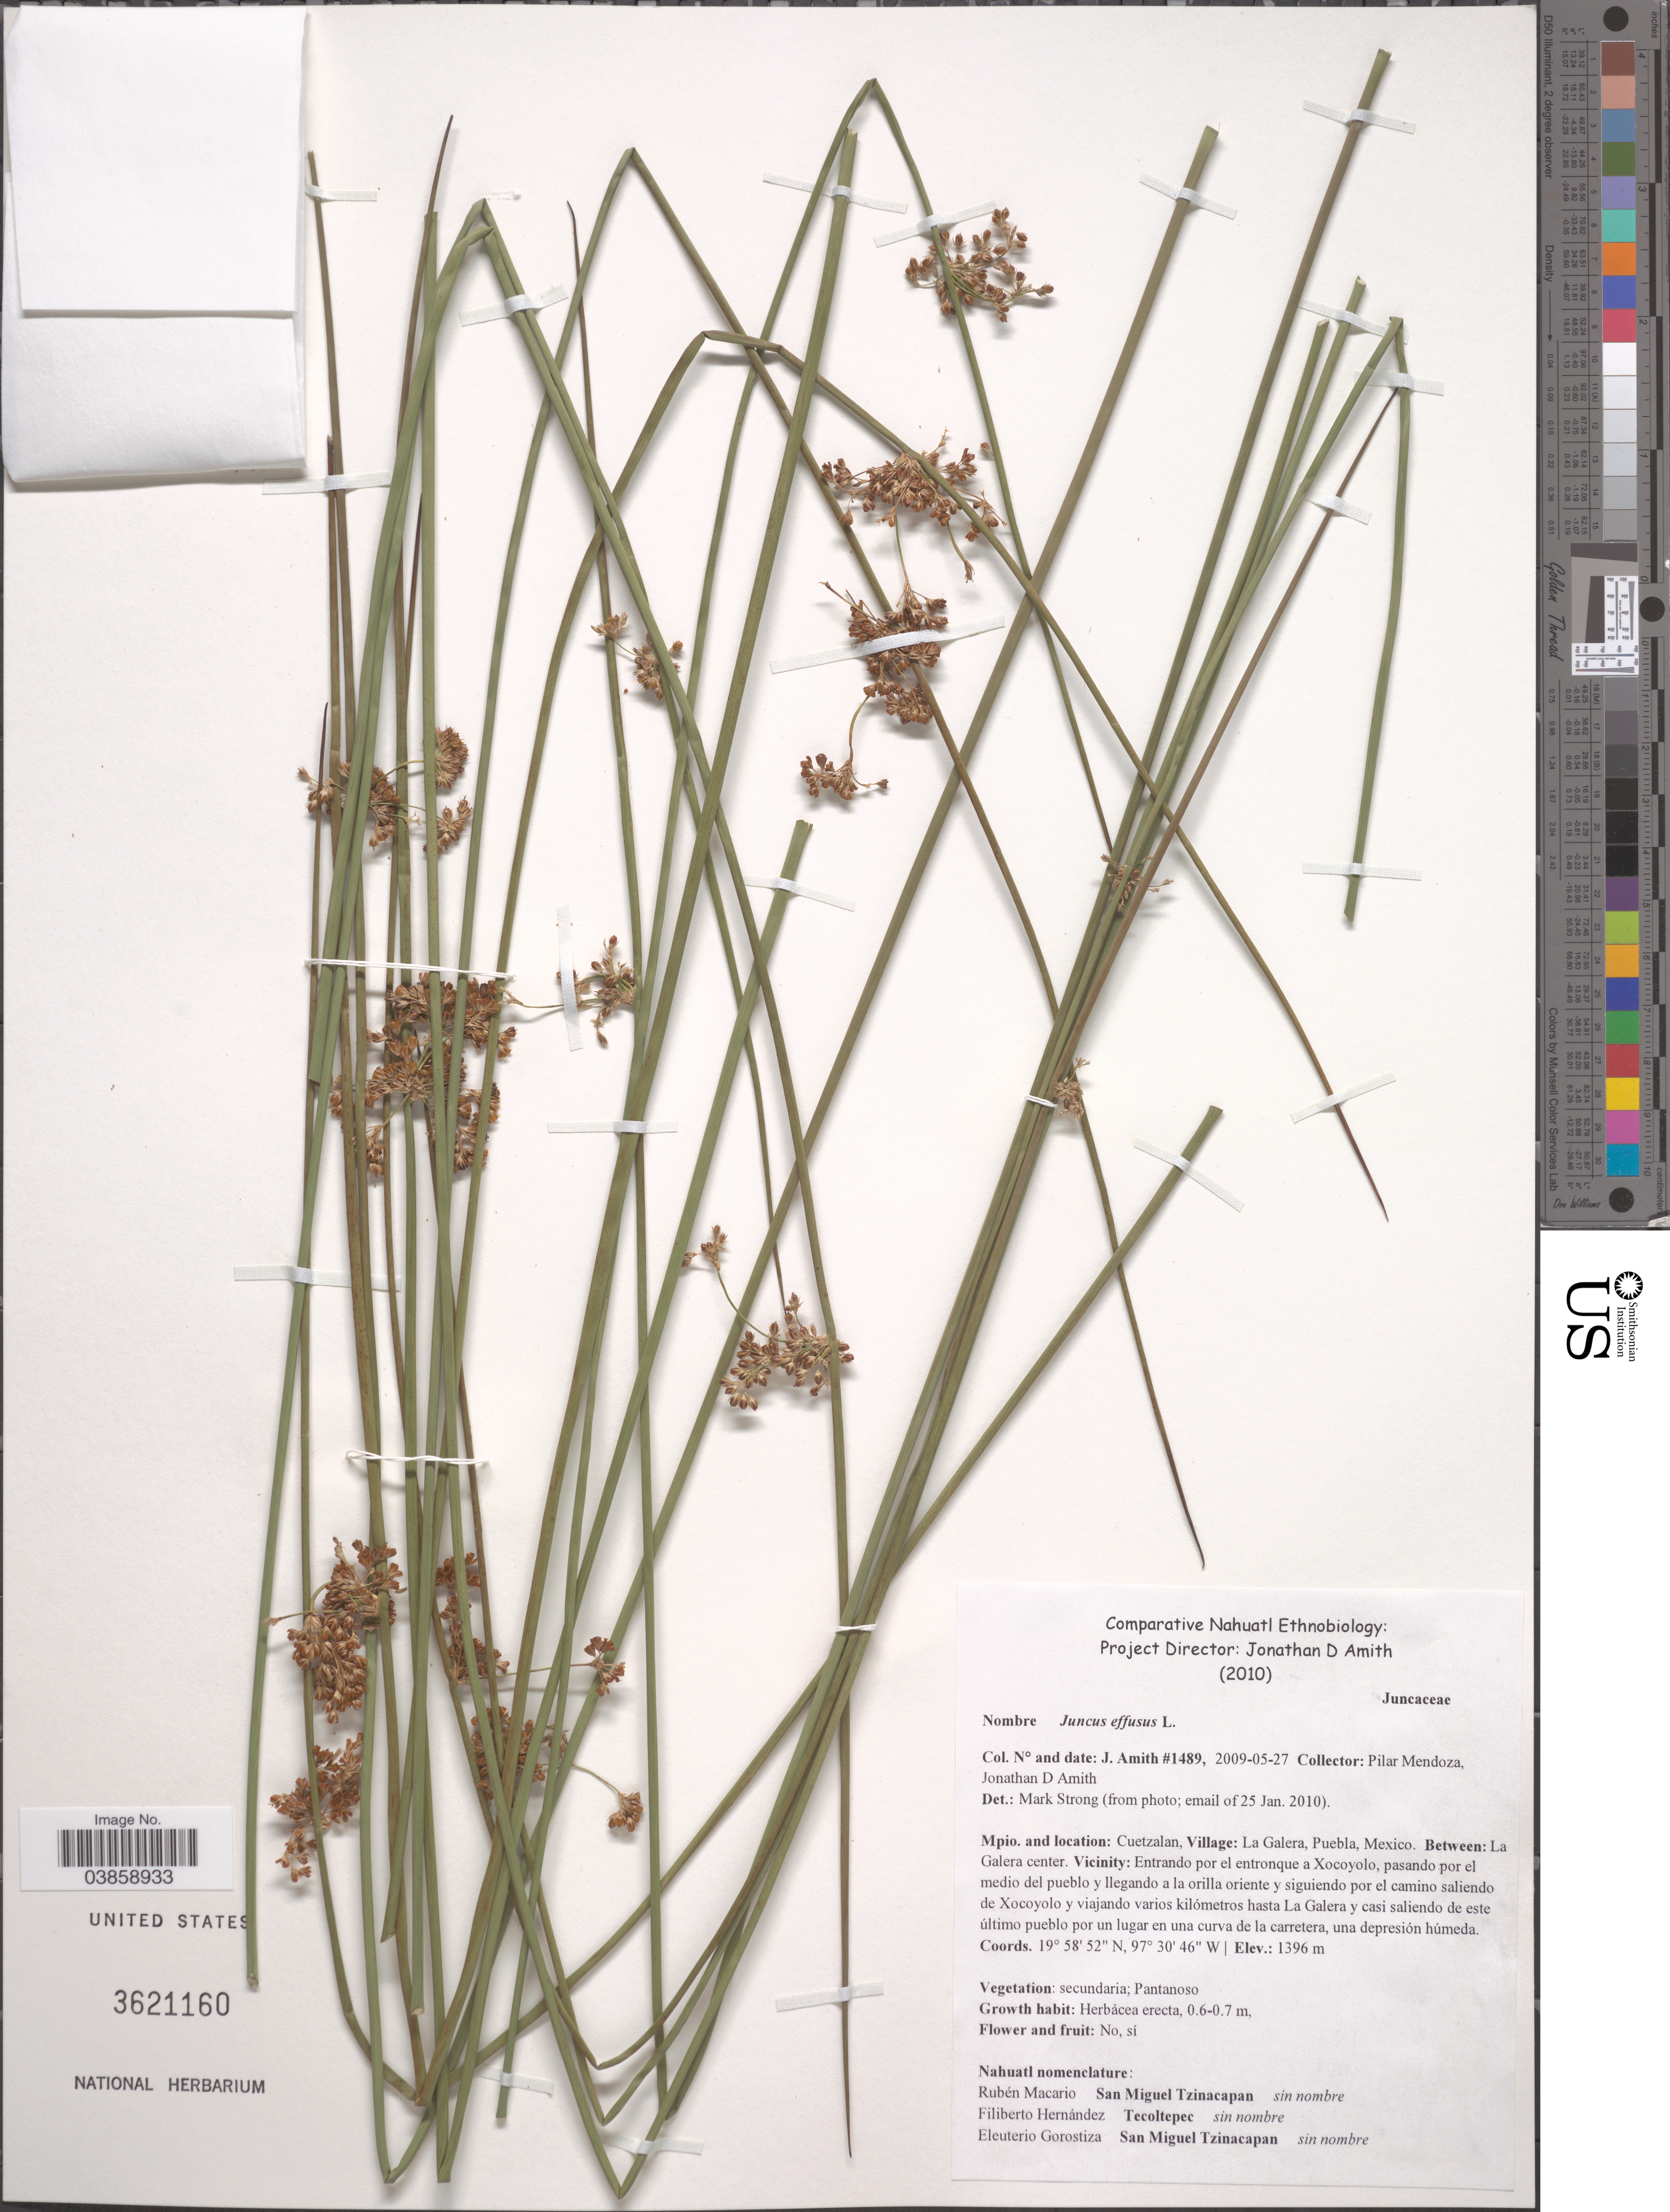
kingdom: Plantae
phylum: Tracheophyta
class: Liliopsida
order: Poales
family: Juncaceae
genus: Juncus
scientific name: Juncus effusus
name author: L.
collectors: P. Mendoza & J. D. Amith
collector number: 1489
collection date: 2009-05-27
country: Mexico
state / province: Puebla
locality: Mpio. and location: Cuetzalan, Village: La Galera. Between: La Galera center. Vicinity: Entrando por el entronque a Xocoyolo, pasando por el medio del pueblo y llegando a la orilla oriente y siguiendo por el camino saliendo de Xocoyolo y viajando varios kilómetros hasta La Galera y casi saliendo de este último pueblo por un lugar en una curva de la carretera.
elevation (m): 1396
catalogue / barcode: US 3621160